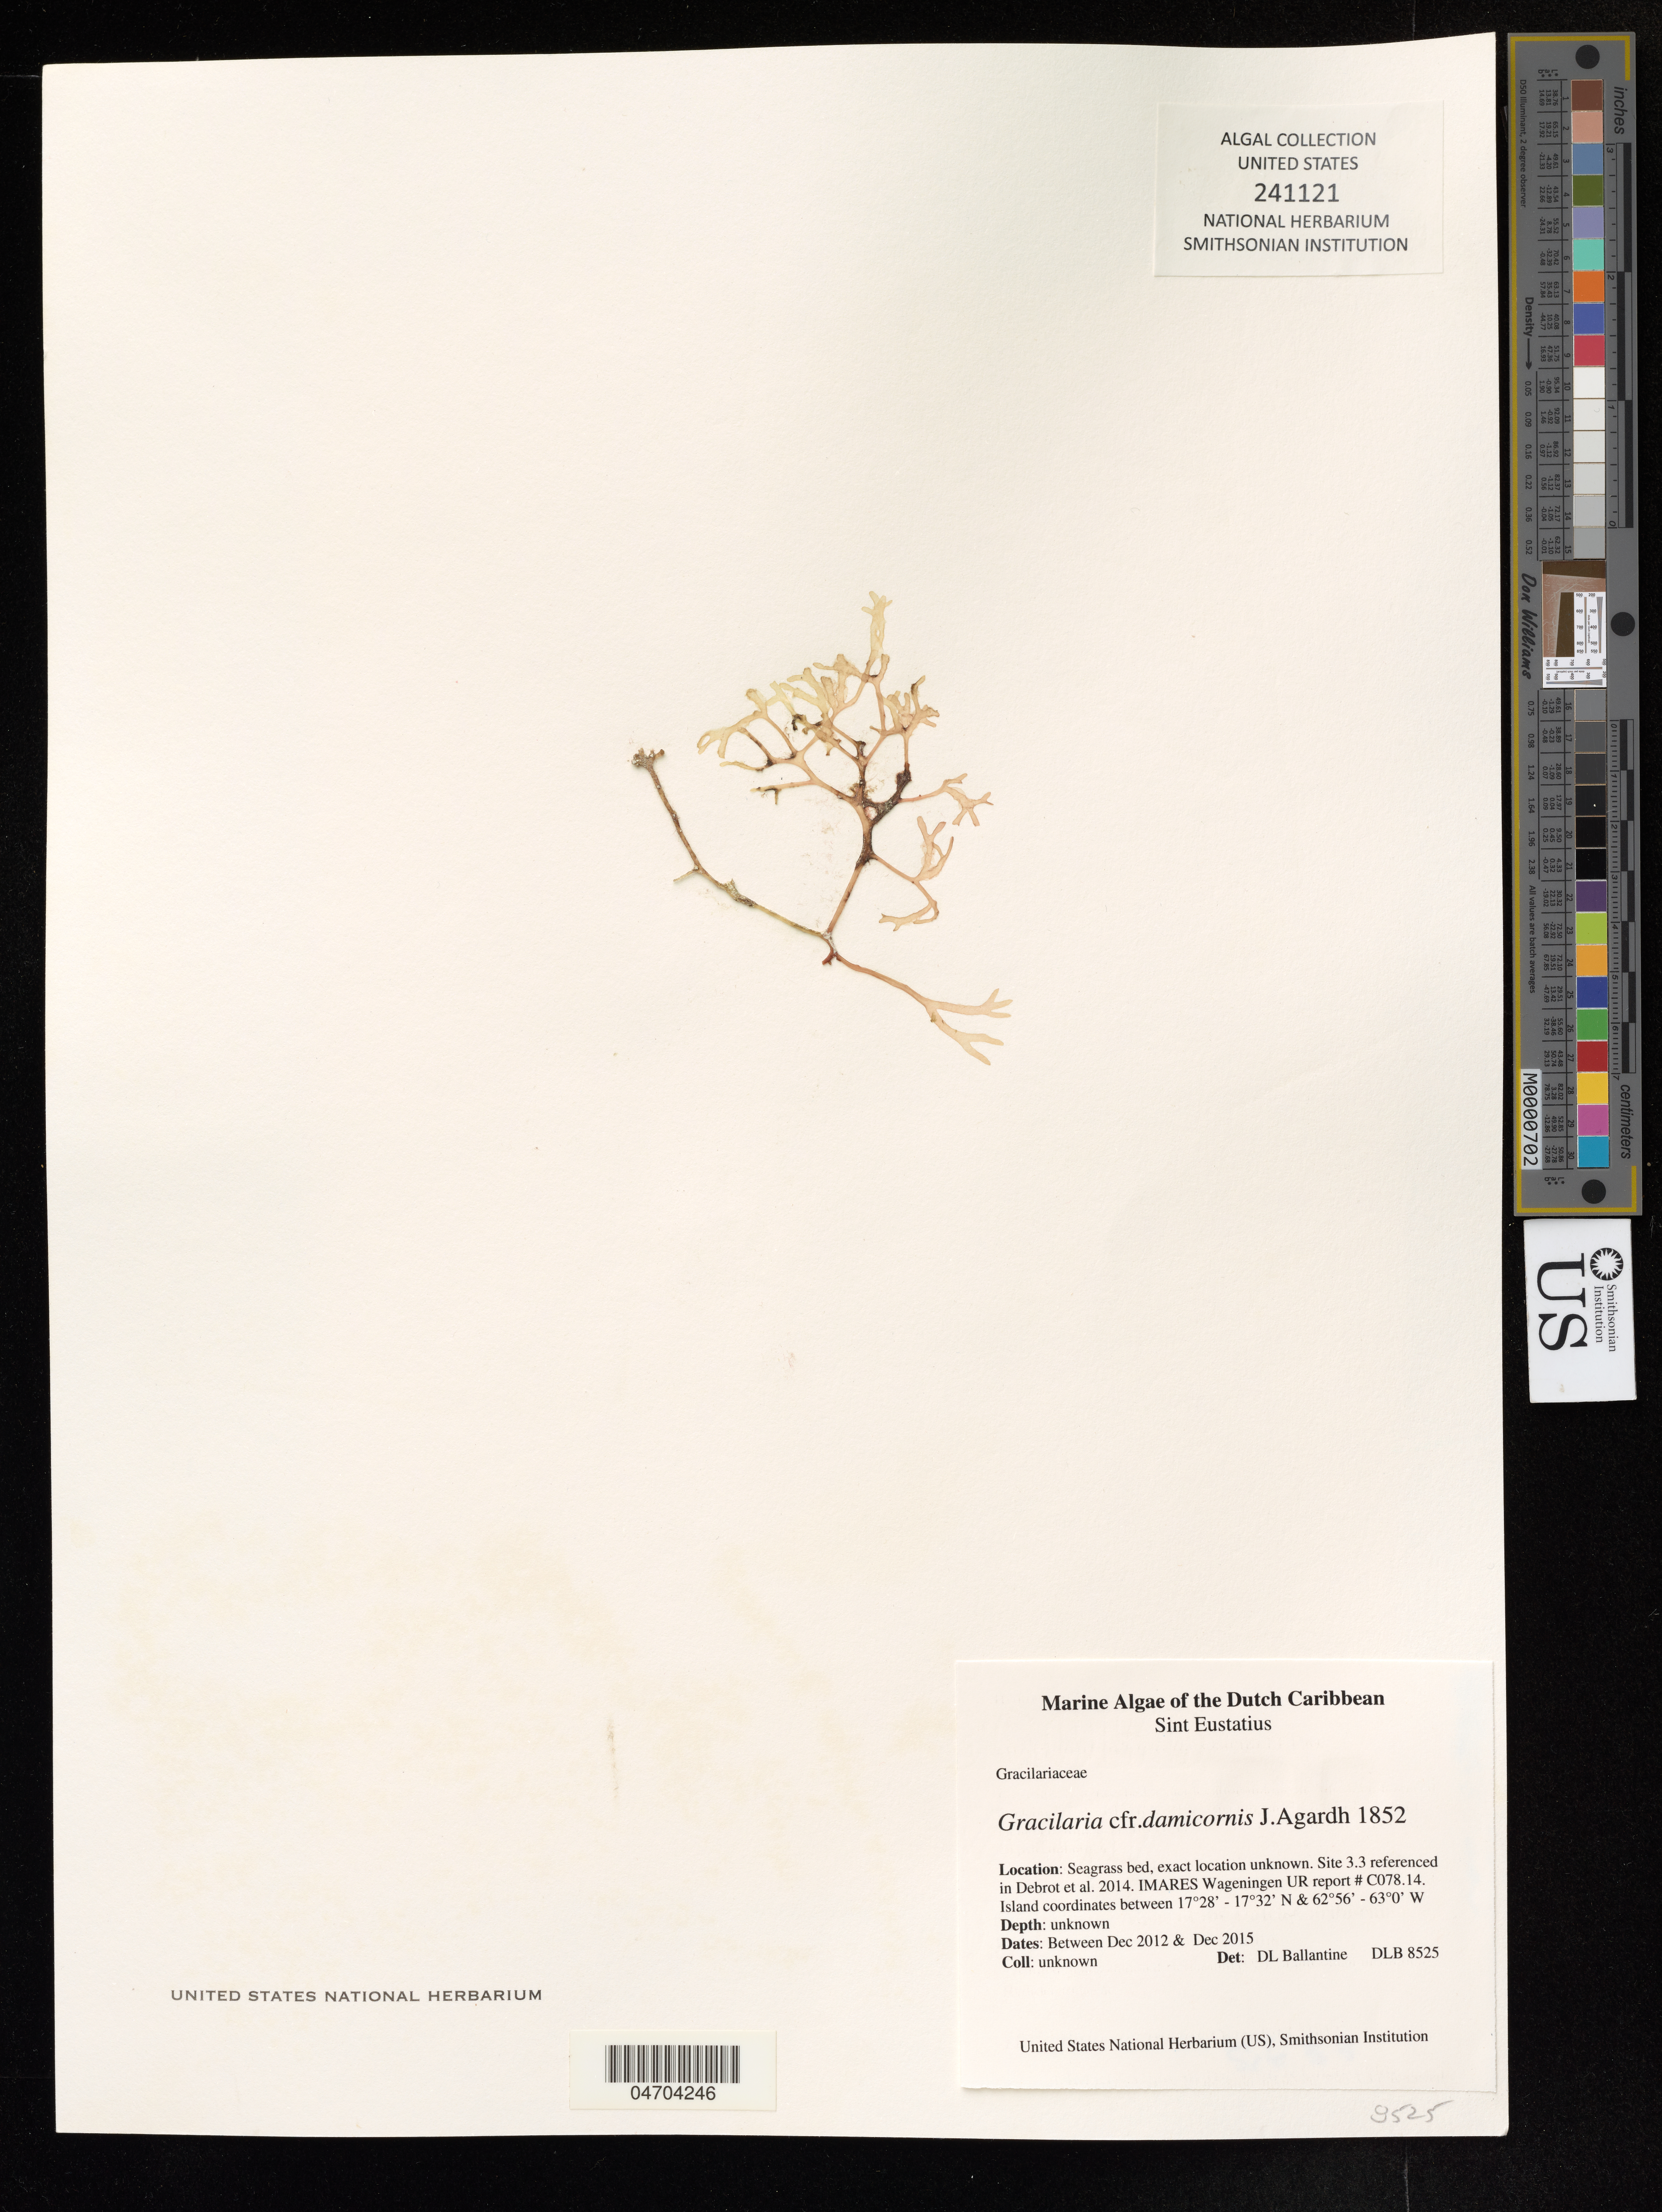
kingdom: Plantae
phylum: Rhodophyta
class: Florideophyceae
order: Gracilariales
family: Gracilariaceae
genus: Gracilaria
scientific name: Gracilaria damaecornis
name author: J. Agardh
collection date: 2012-12/2015-12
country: Netherlands Antilles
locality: Dutch Caribbean, Sint Eustatius, Seagress bed, exact location unknown. Site 3.3 referenced in Debrot.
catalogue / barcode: US 241121